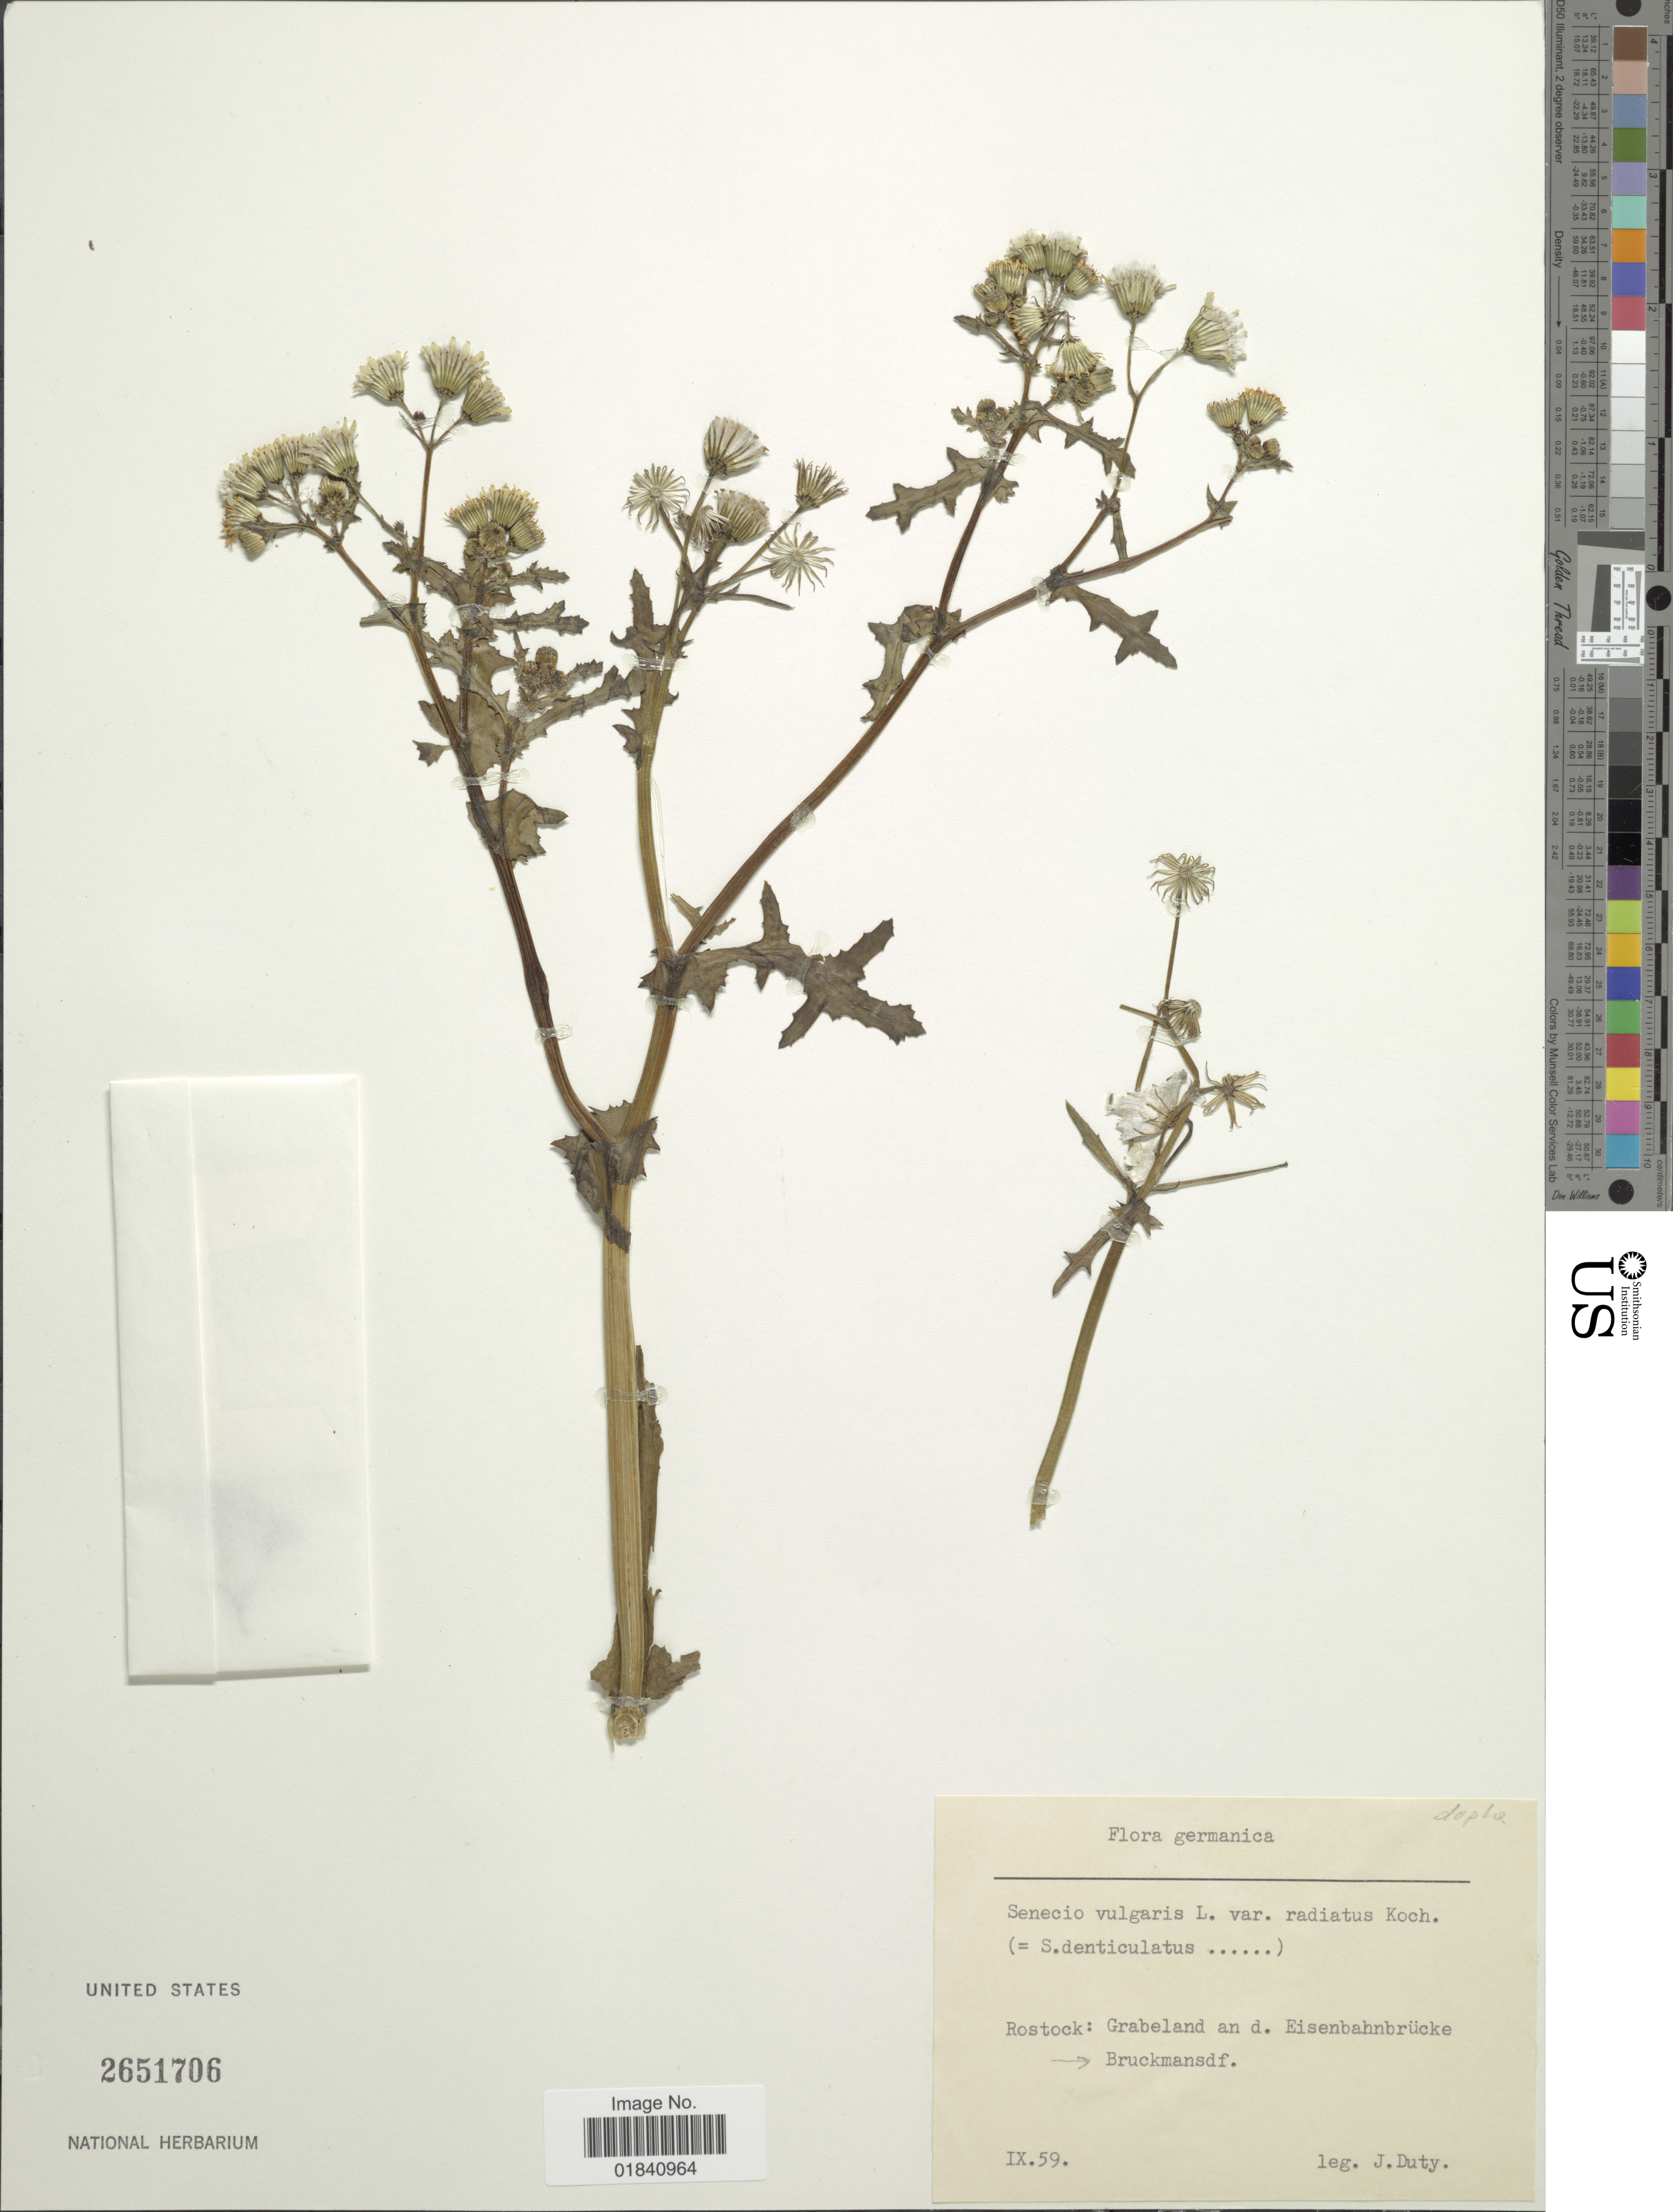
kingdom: Plantae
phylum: Tracheophyta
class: Magnoliopsida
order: Asterales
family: Asteraceae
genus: Senecio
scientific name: Senecio vulgaris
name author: L.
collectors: J. Duty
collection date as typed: Transcribed d/m/y: /9/59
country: Germany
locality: Rostock: Grabeland an d. Eisenbahnbrücke. --> Bruckmansdf.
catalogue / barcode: US 2651706